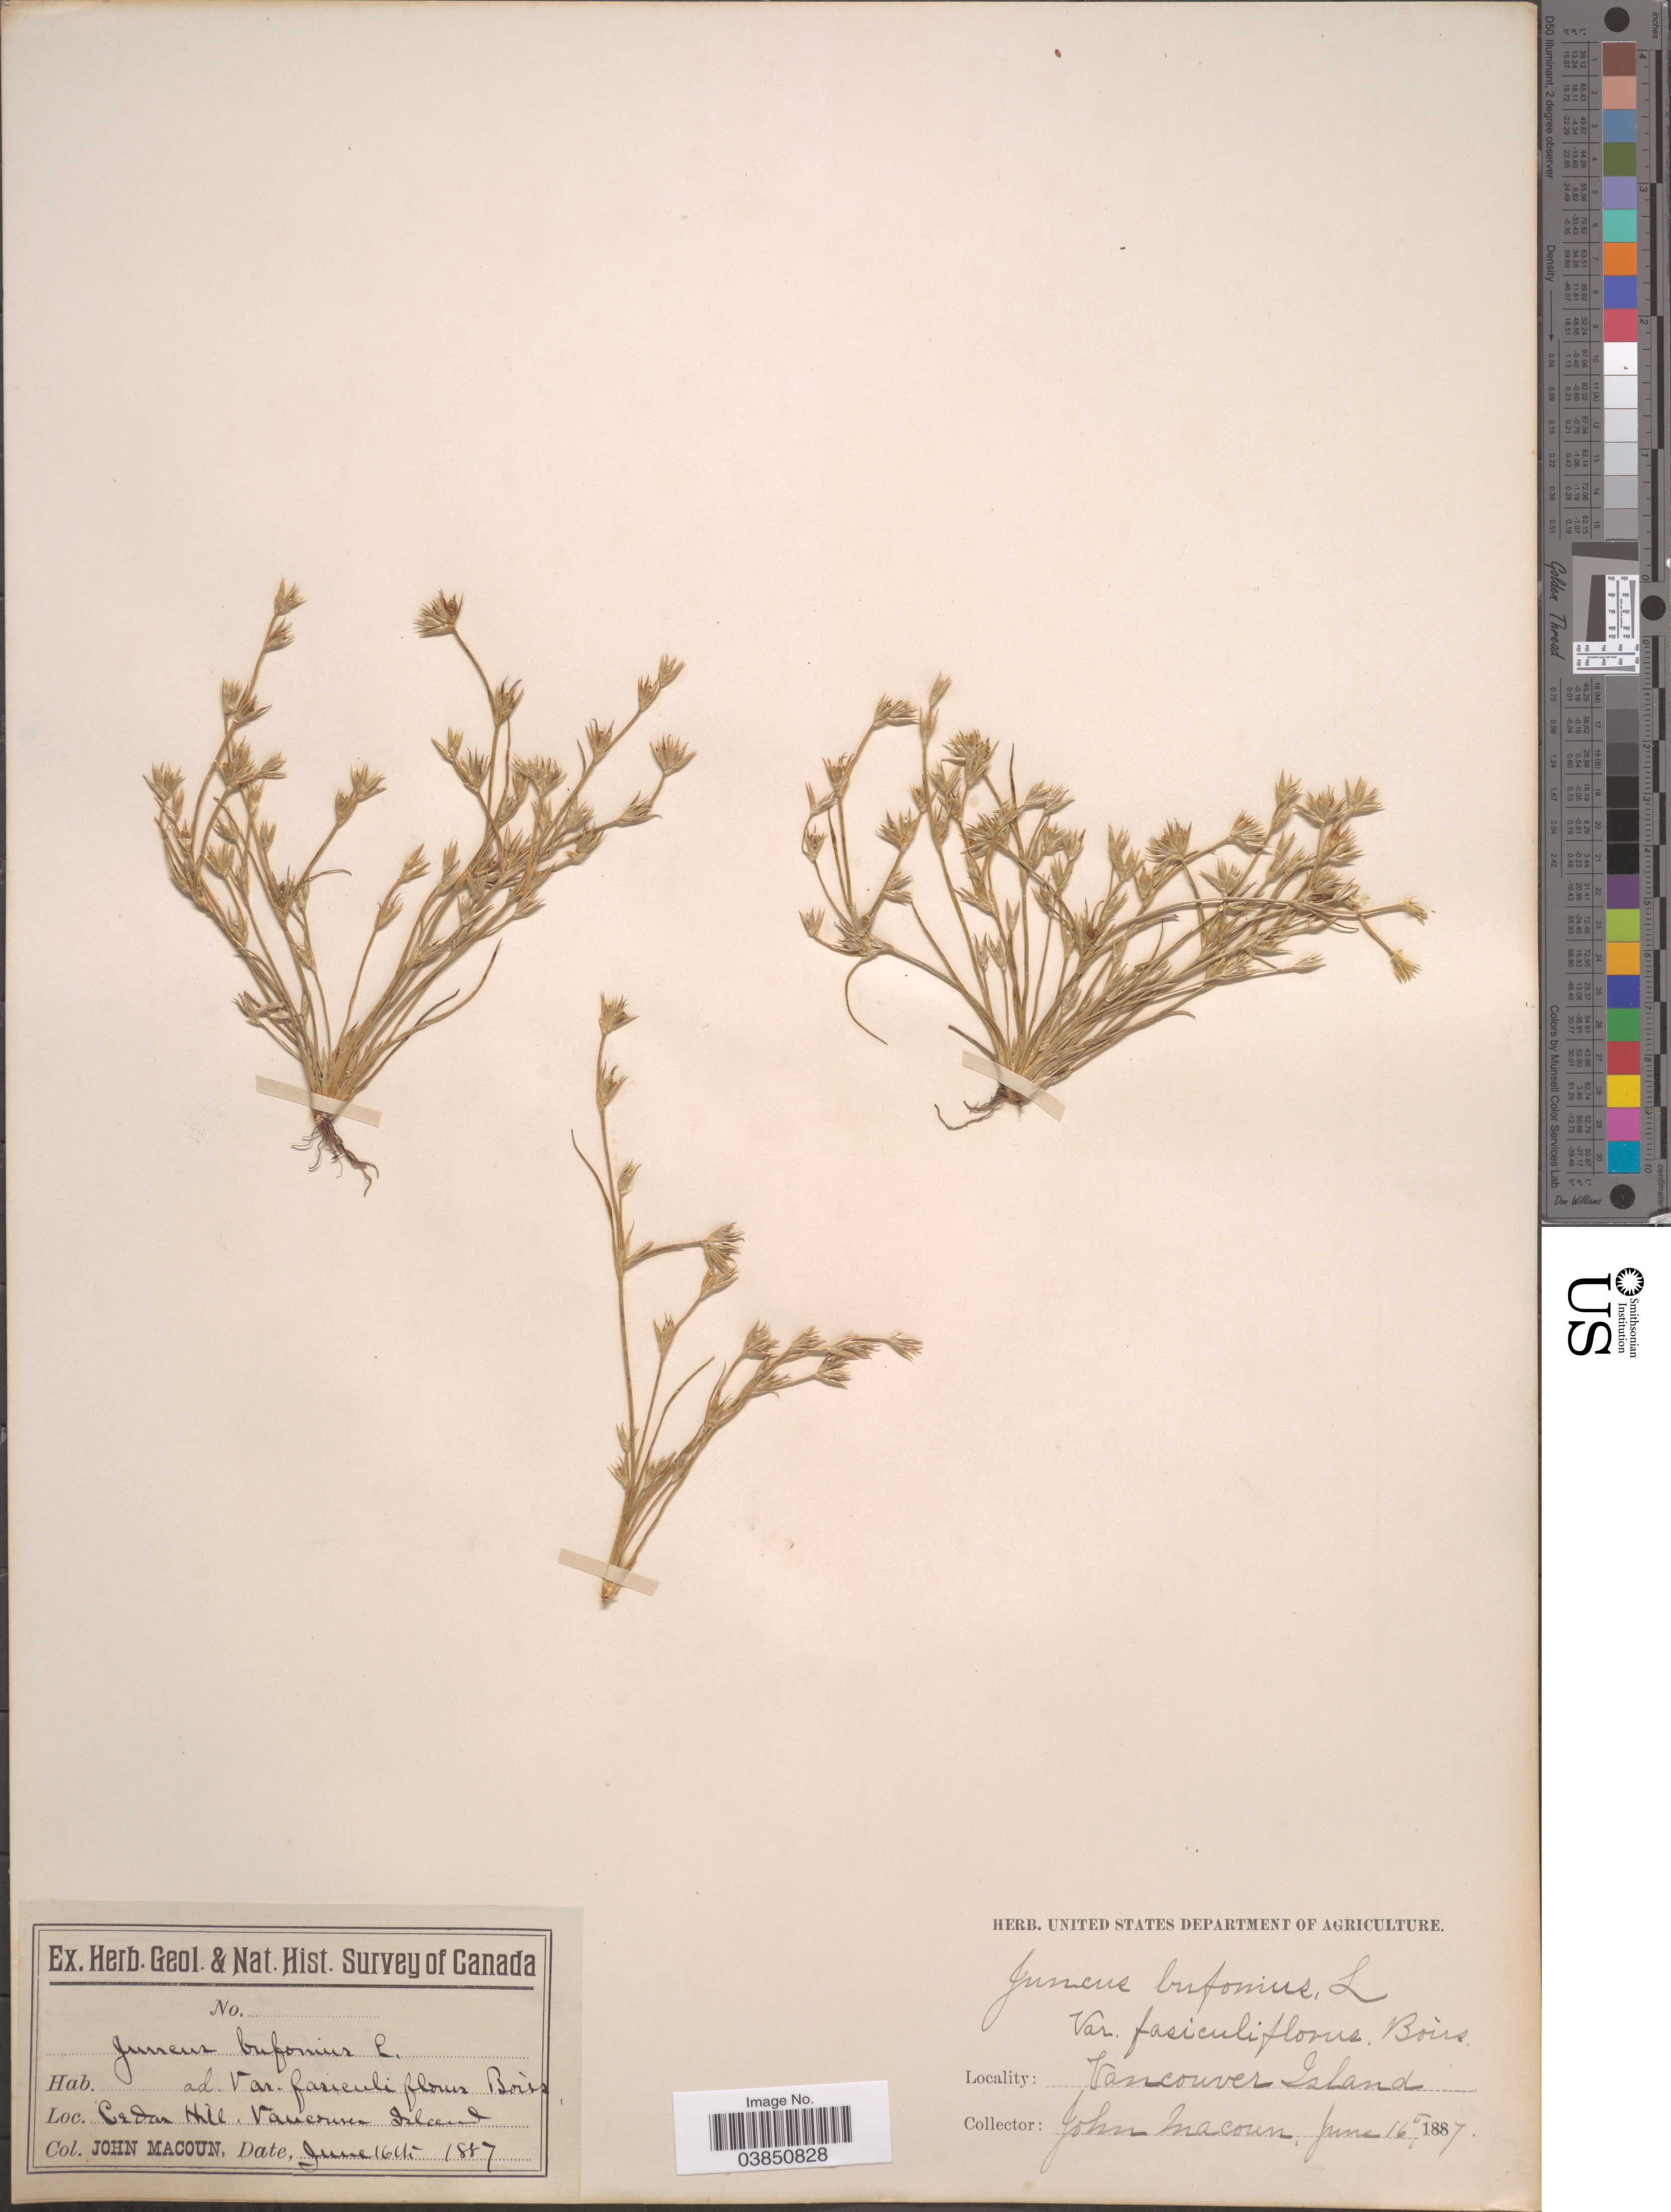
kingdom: Plantae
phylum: Tracheophyta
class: Liliopsida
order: Poales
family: Juncaceae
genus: Juncus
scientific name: Juncus bufonius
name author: L.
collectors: J. Macoun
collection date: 1887-06-16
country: Canada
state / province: British Columbia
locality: Cedar Hill. Vancouver Island.